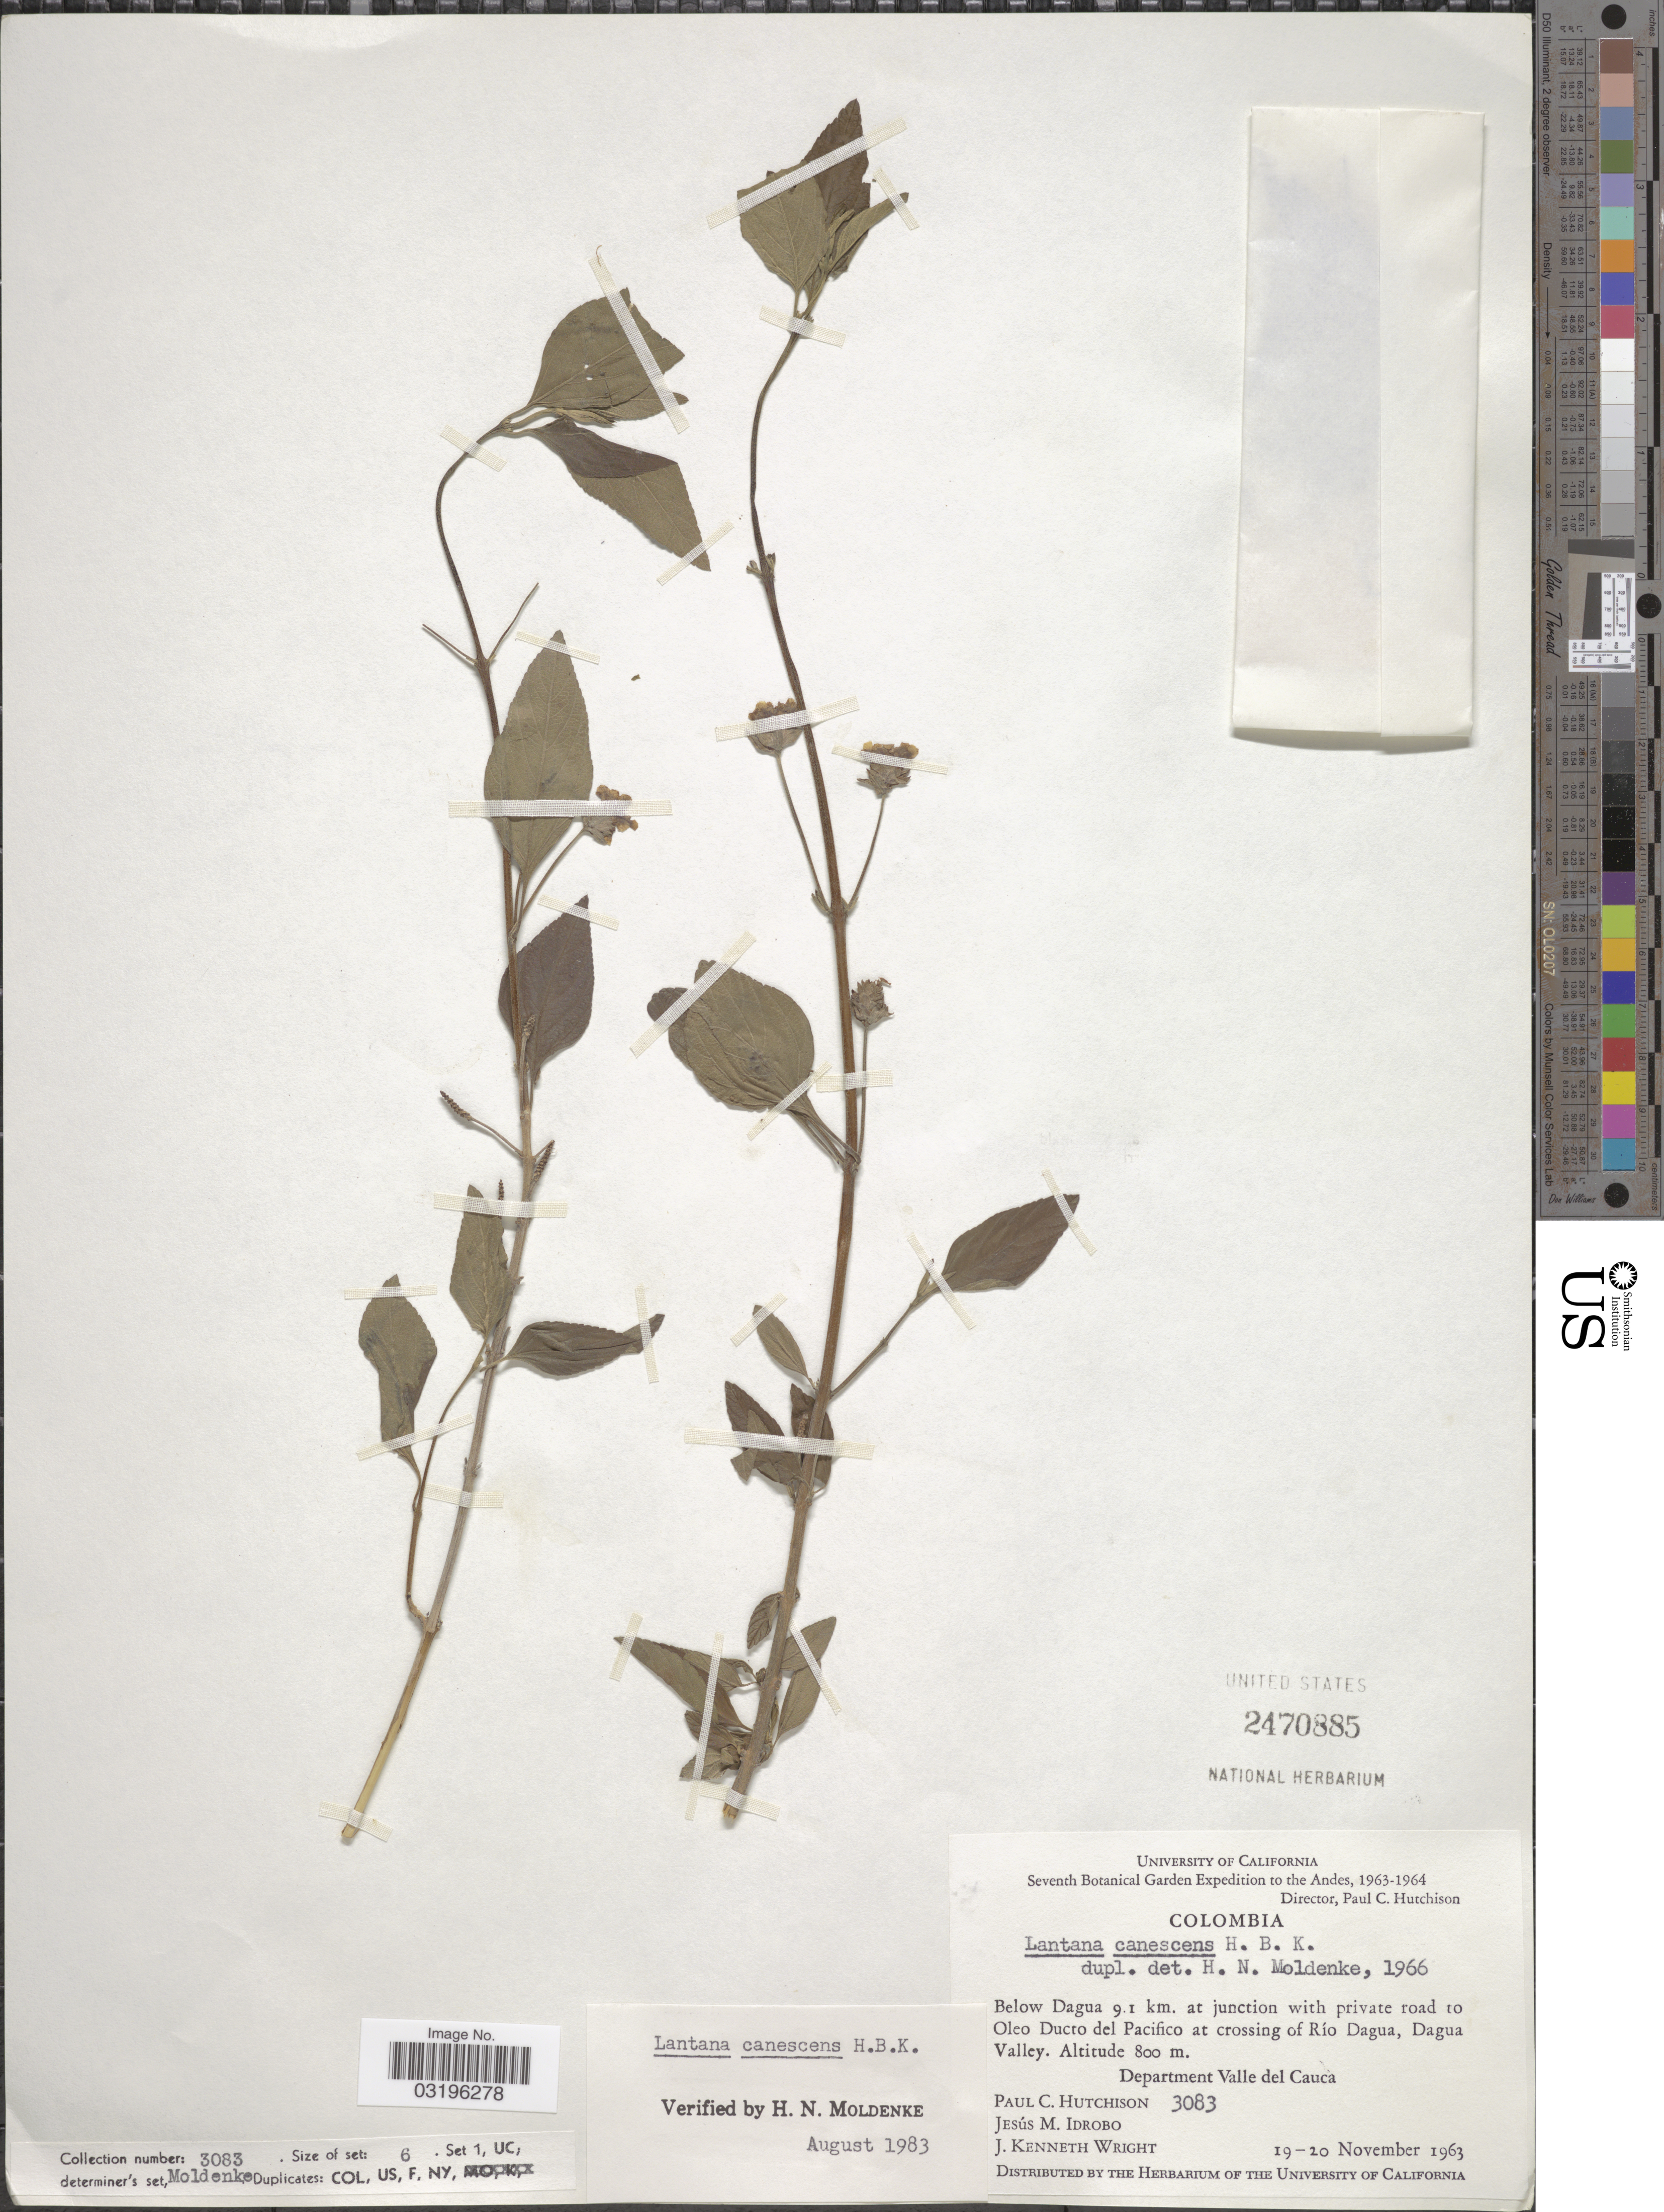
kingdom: Plantae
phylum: Tracheophyta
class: Magnoliopsida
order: Lamiales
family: Verbenaceae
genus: Lantana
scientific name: Lantana canescens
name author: Kunth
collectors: P. C. Hutchison, J. M. Idrobo & J. K. Wright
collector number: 3083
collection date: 1963-11-19/1963-11-20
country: Colombia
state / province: Valle del Cauca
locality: Andes. Below Dagua 9.1 km. at junction with private road to Oleo Ducto del Pacifico at crossing of Río Dagua. Dagua Valley. Department Valle del Cauca.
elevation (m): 800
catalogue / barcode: US 2470885